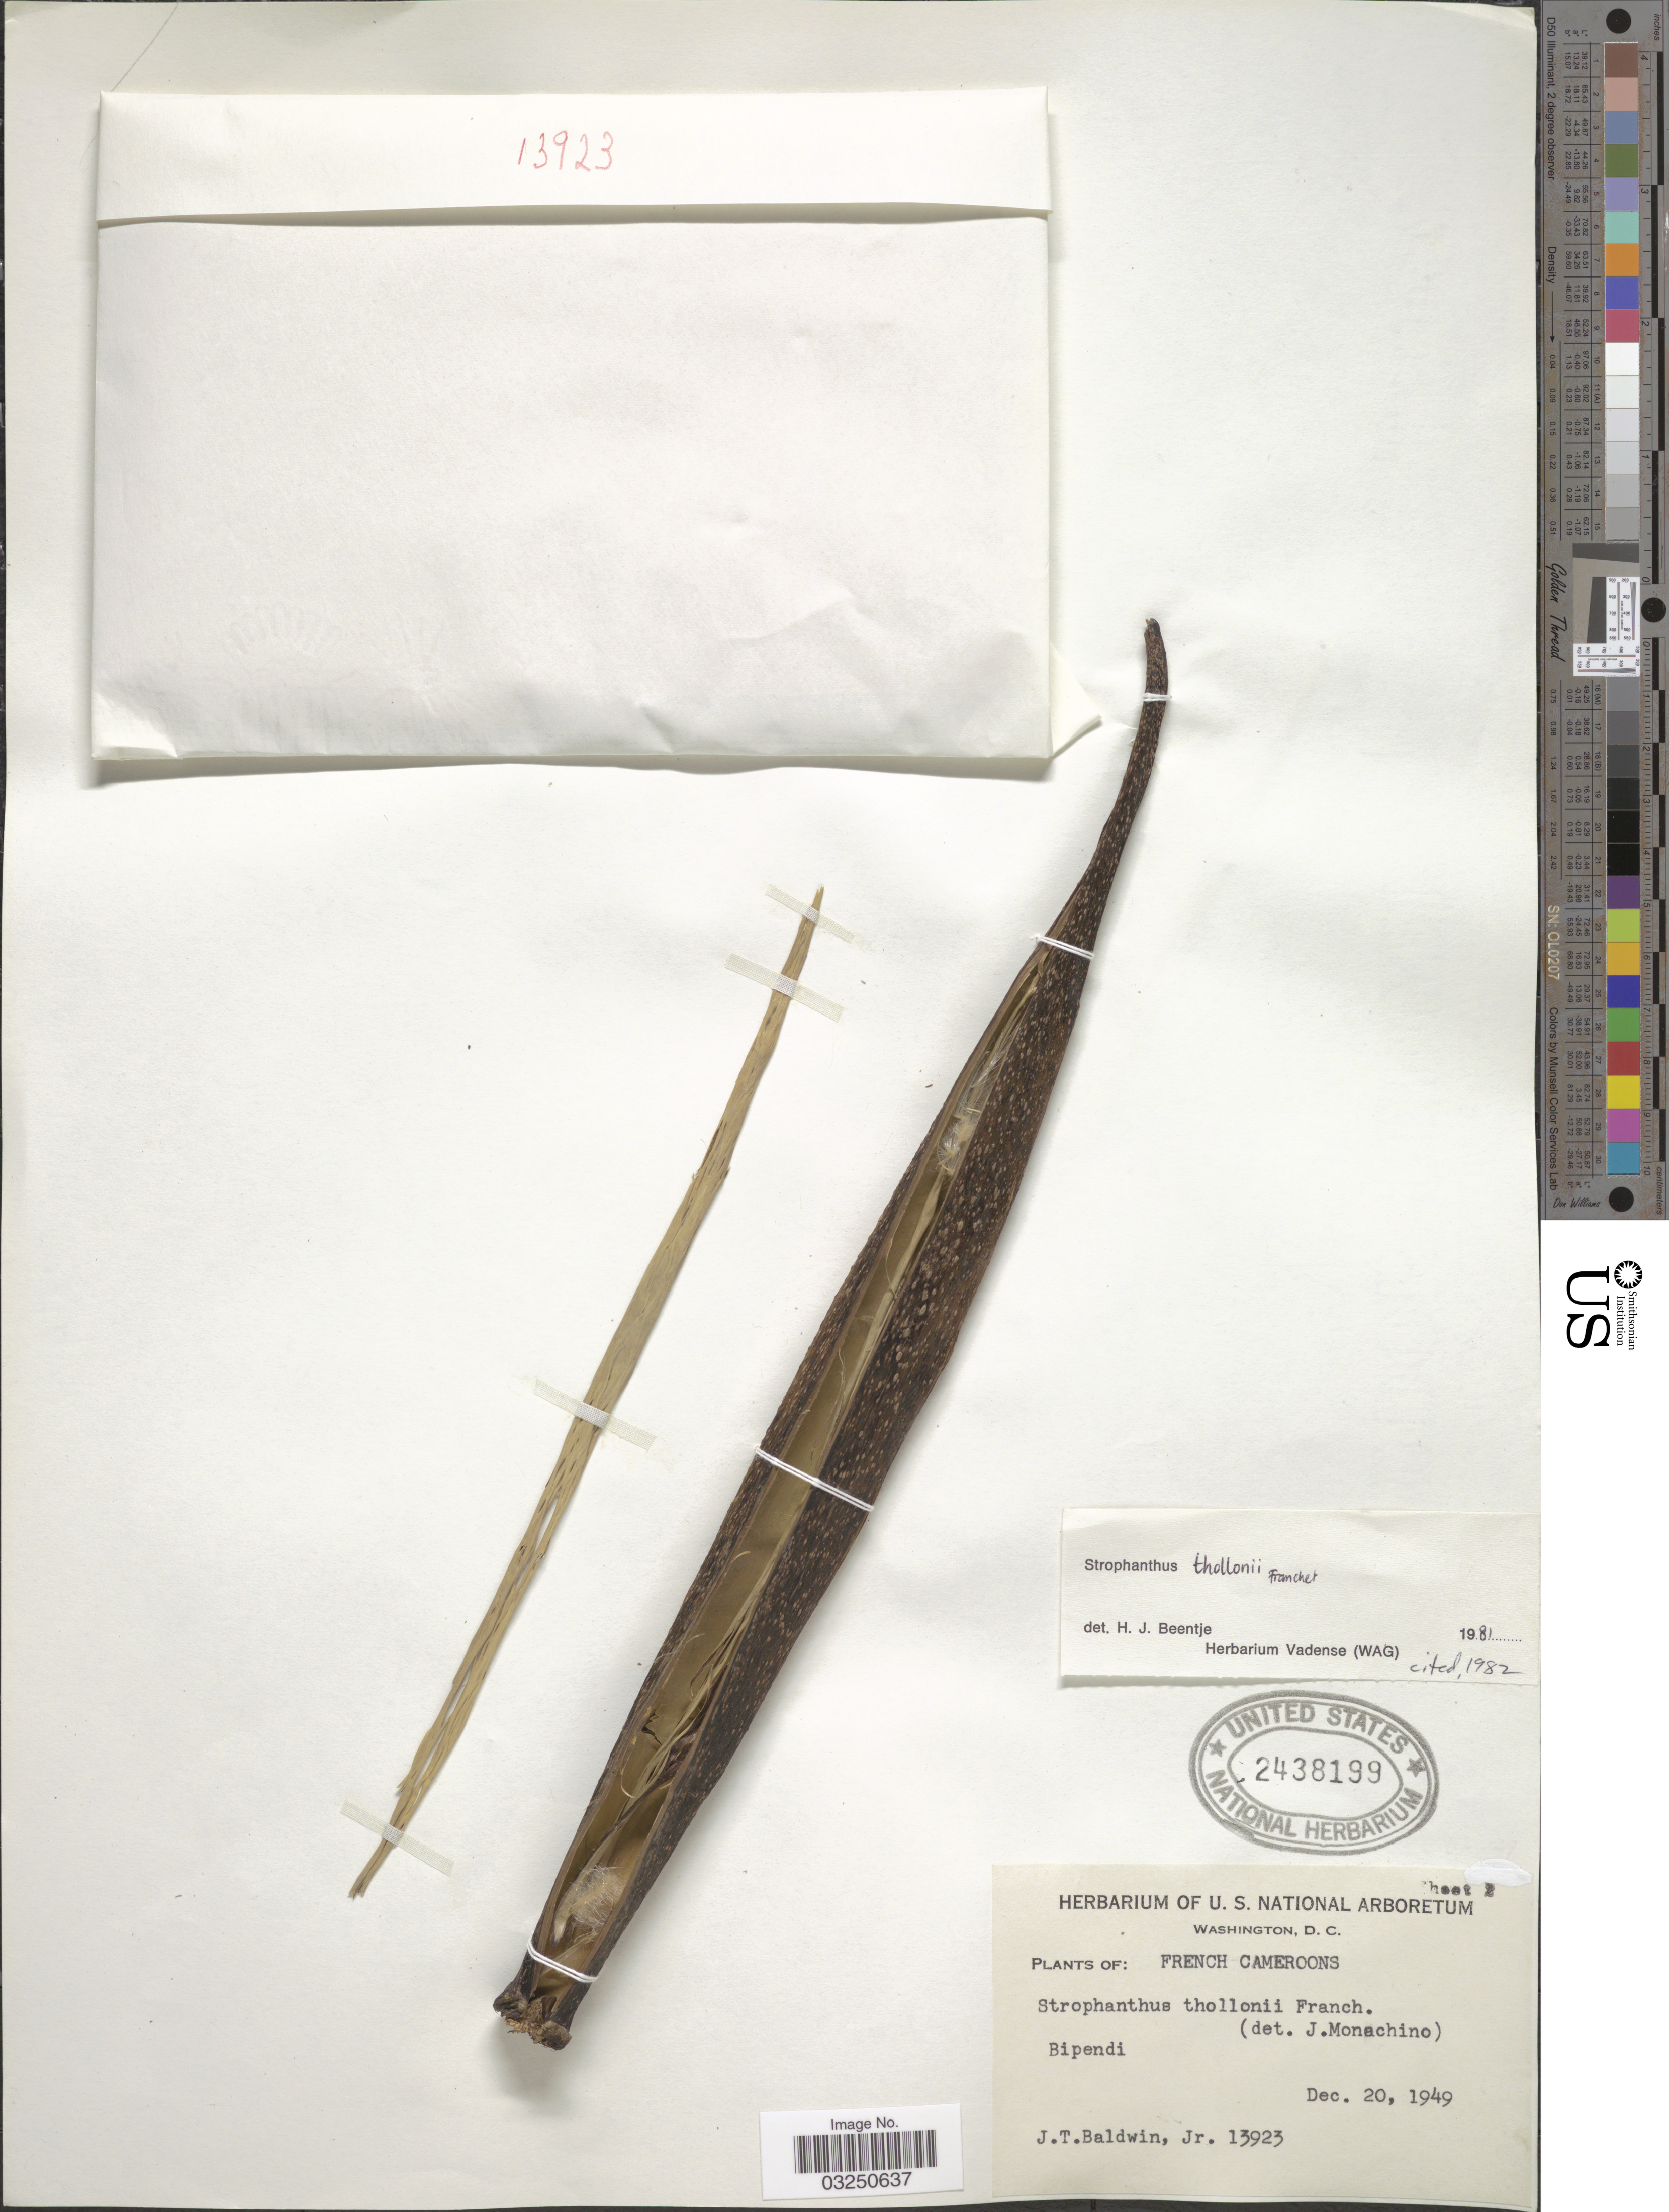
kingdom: Plantae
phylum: Tracheophyta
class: Magnoliopsida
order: Gentianales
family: Apocynaceae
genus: Strophanthus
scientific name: Strophanthus thollonii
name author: Franch.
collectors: J. T. Baldwin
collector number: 13923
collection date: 1949-12-20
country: Cameroon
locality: French Cameroons. Bipendi.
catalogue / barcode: US 2438199